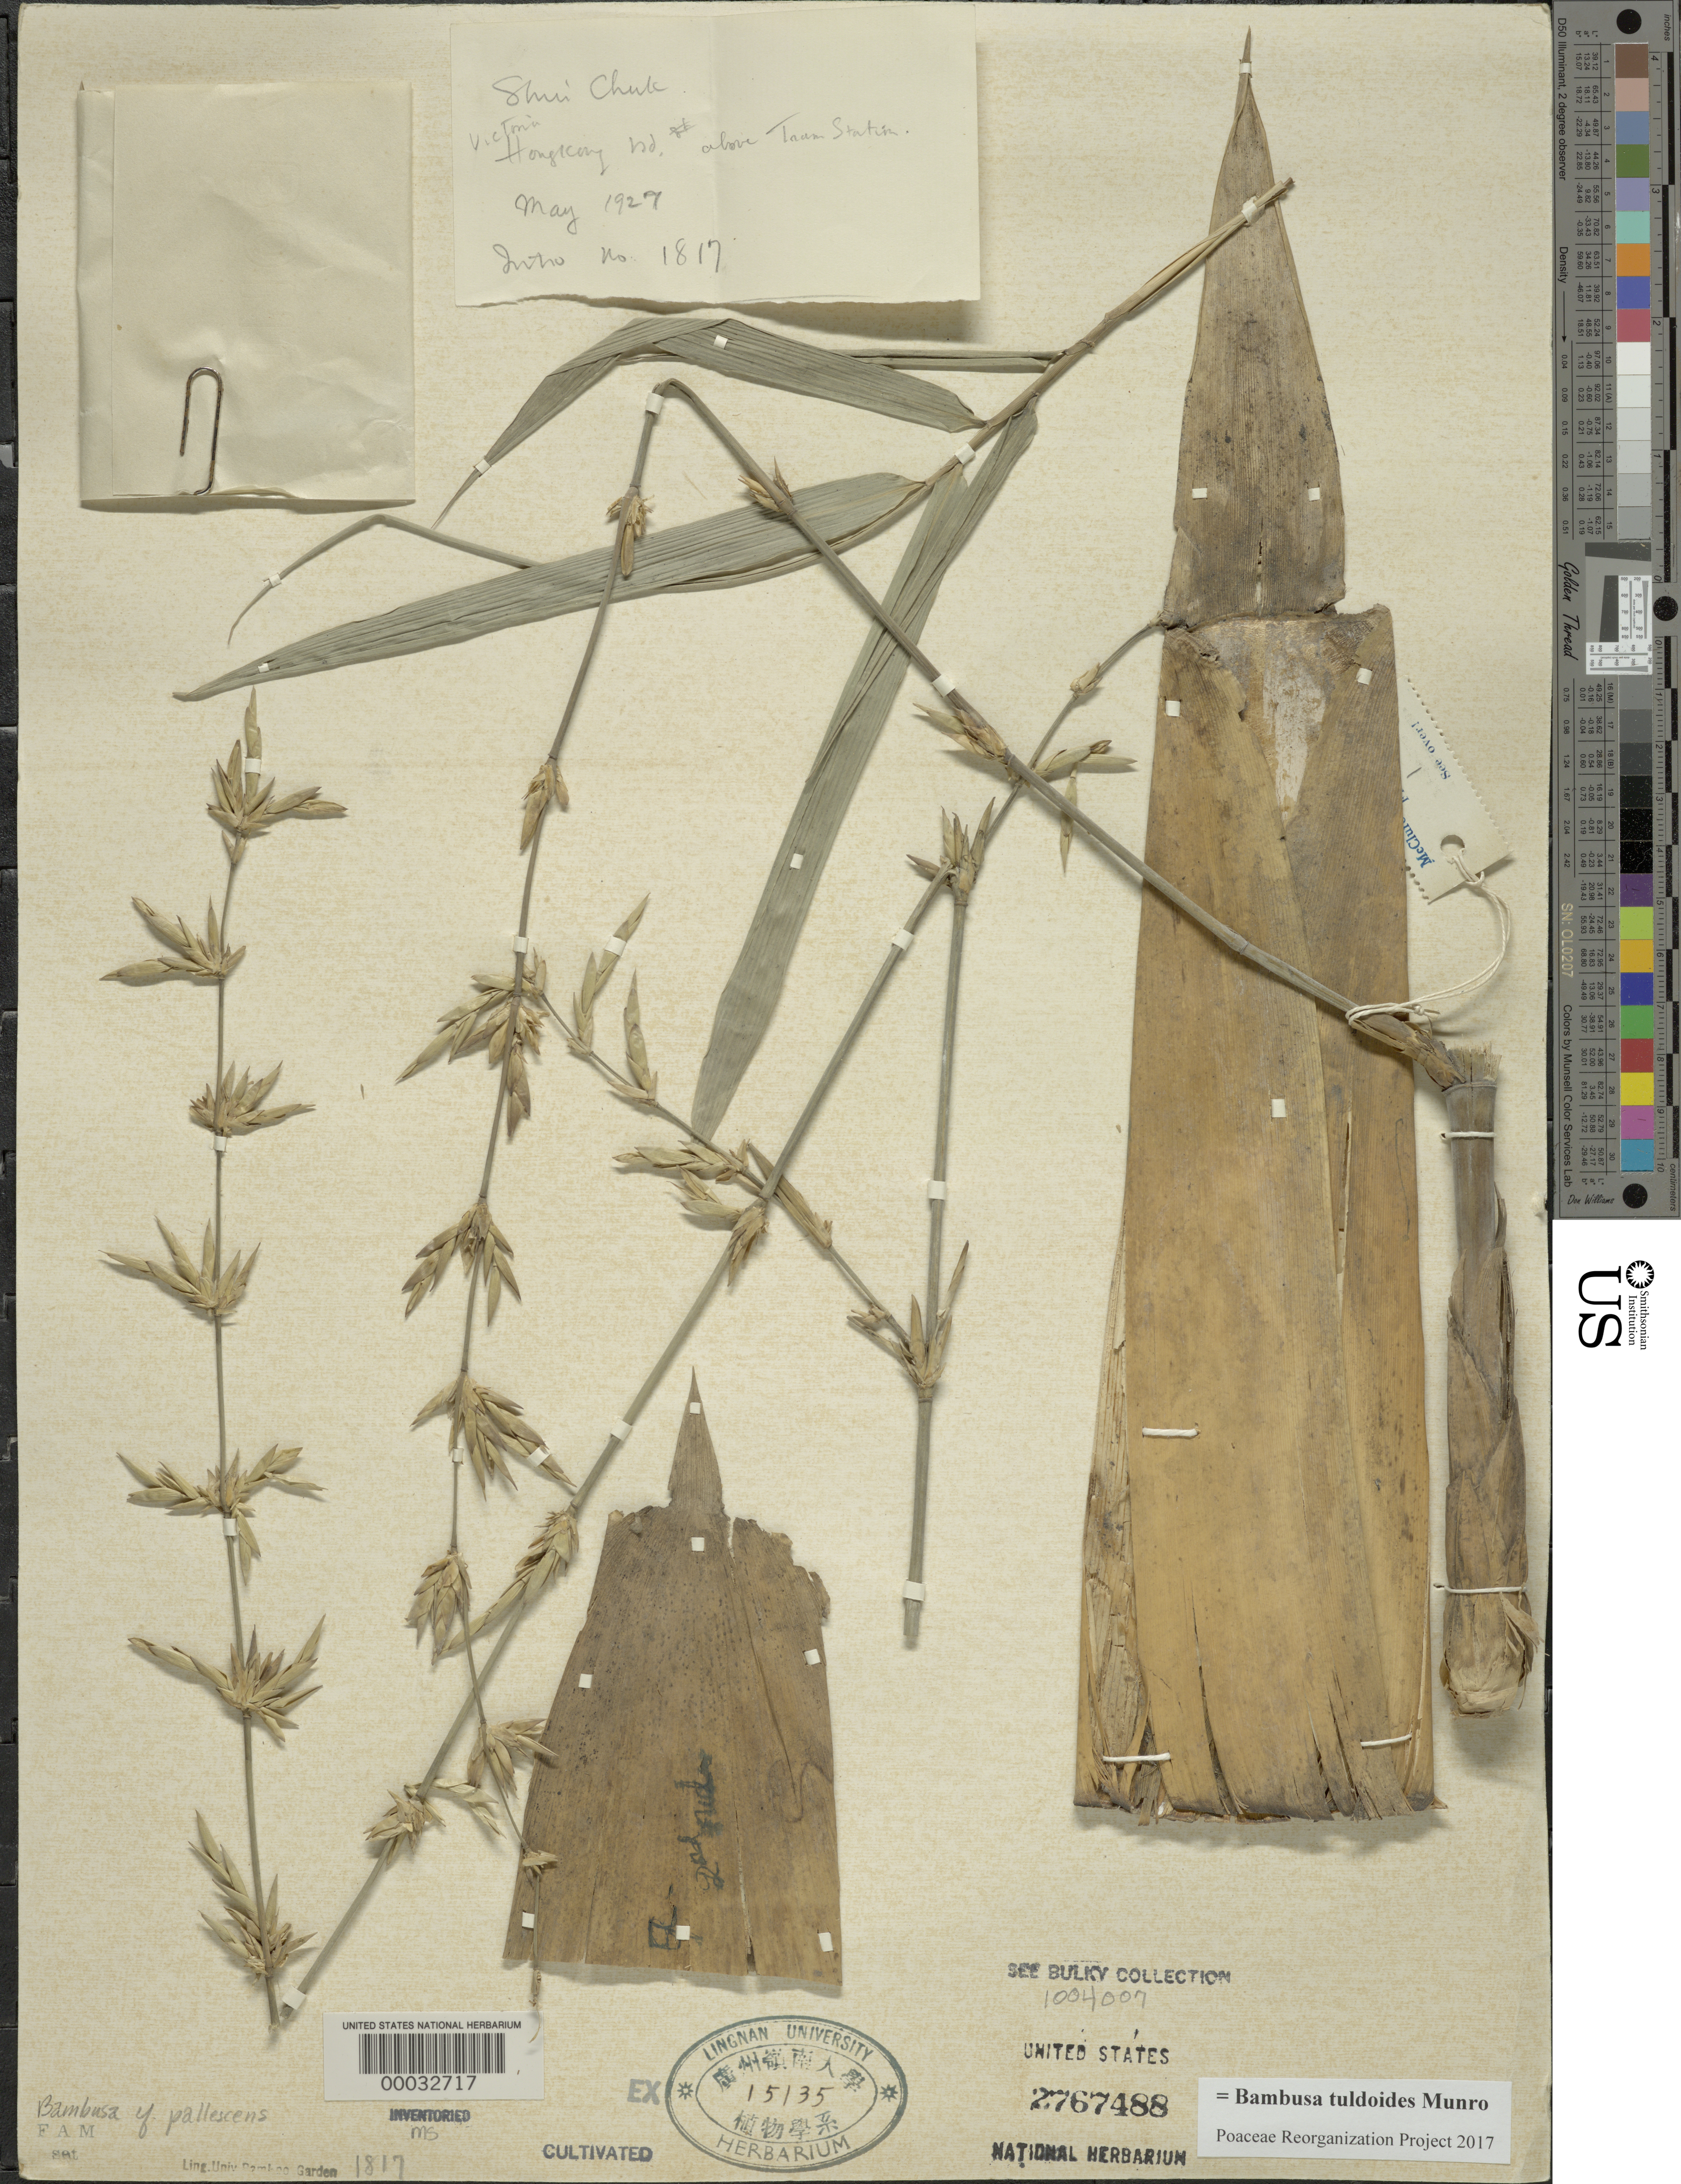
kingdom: Plantae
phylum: Tracheophyta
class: Liliopsida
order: Poales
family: Poaceae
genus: Bambusa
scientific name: Bambusa tuldoides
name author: Munro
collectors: F. A. McClure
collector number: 1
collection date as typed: May 1929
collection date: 1929-05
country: China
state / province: Guangdong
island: Honam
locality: Lingnan University Bamboo Garden, Victoria, Hong Kong Rd.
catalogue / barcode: US 2767488